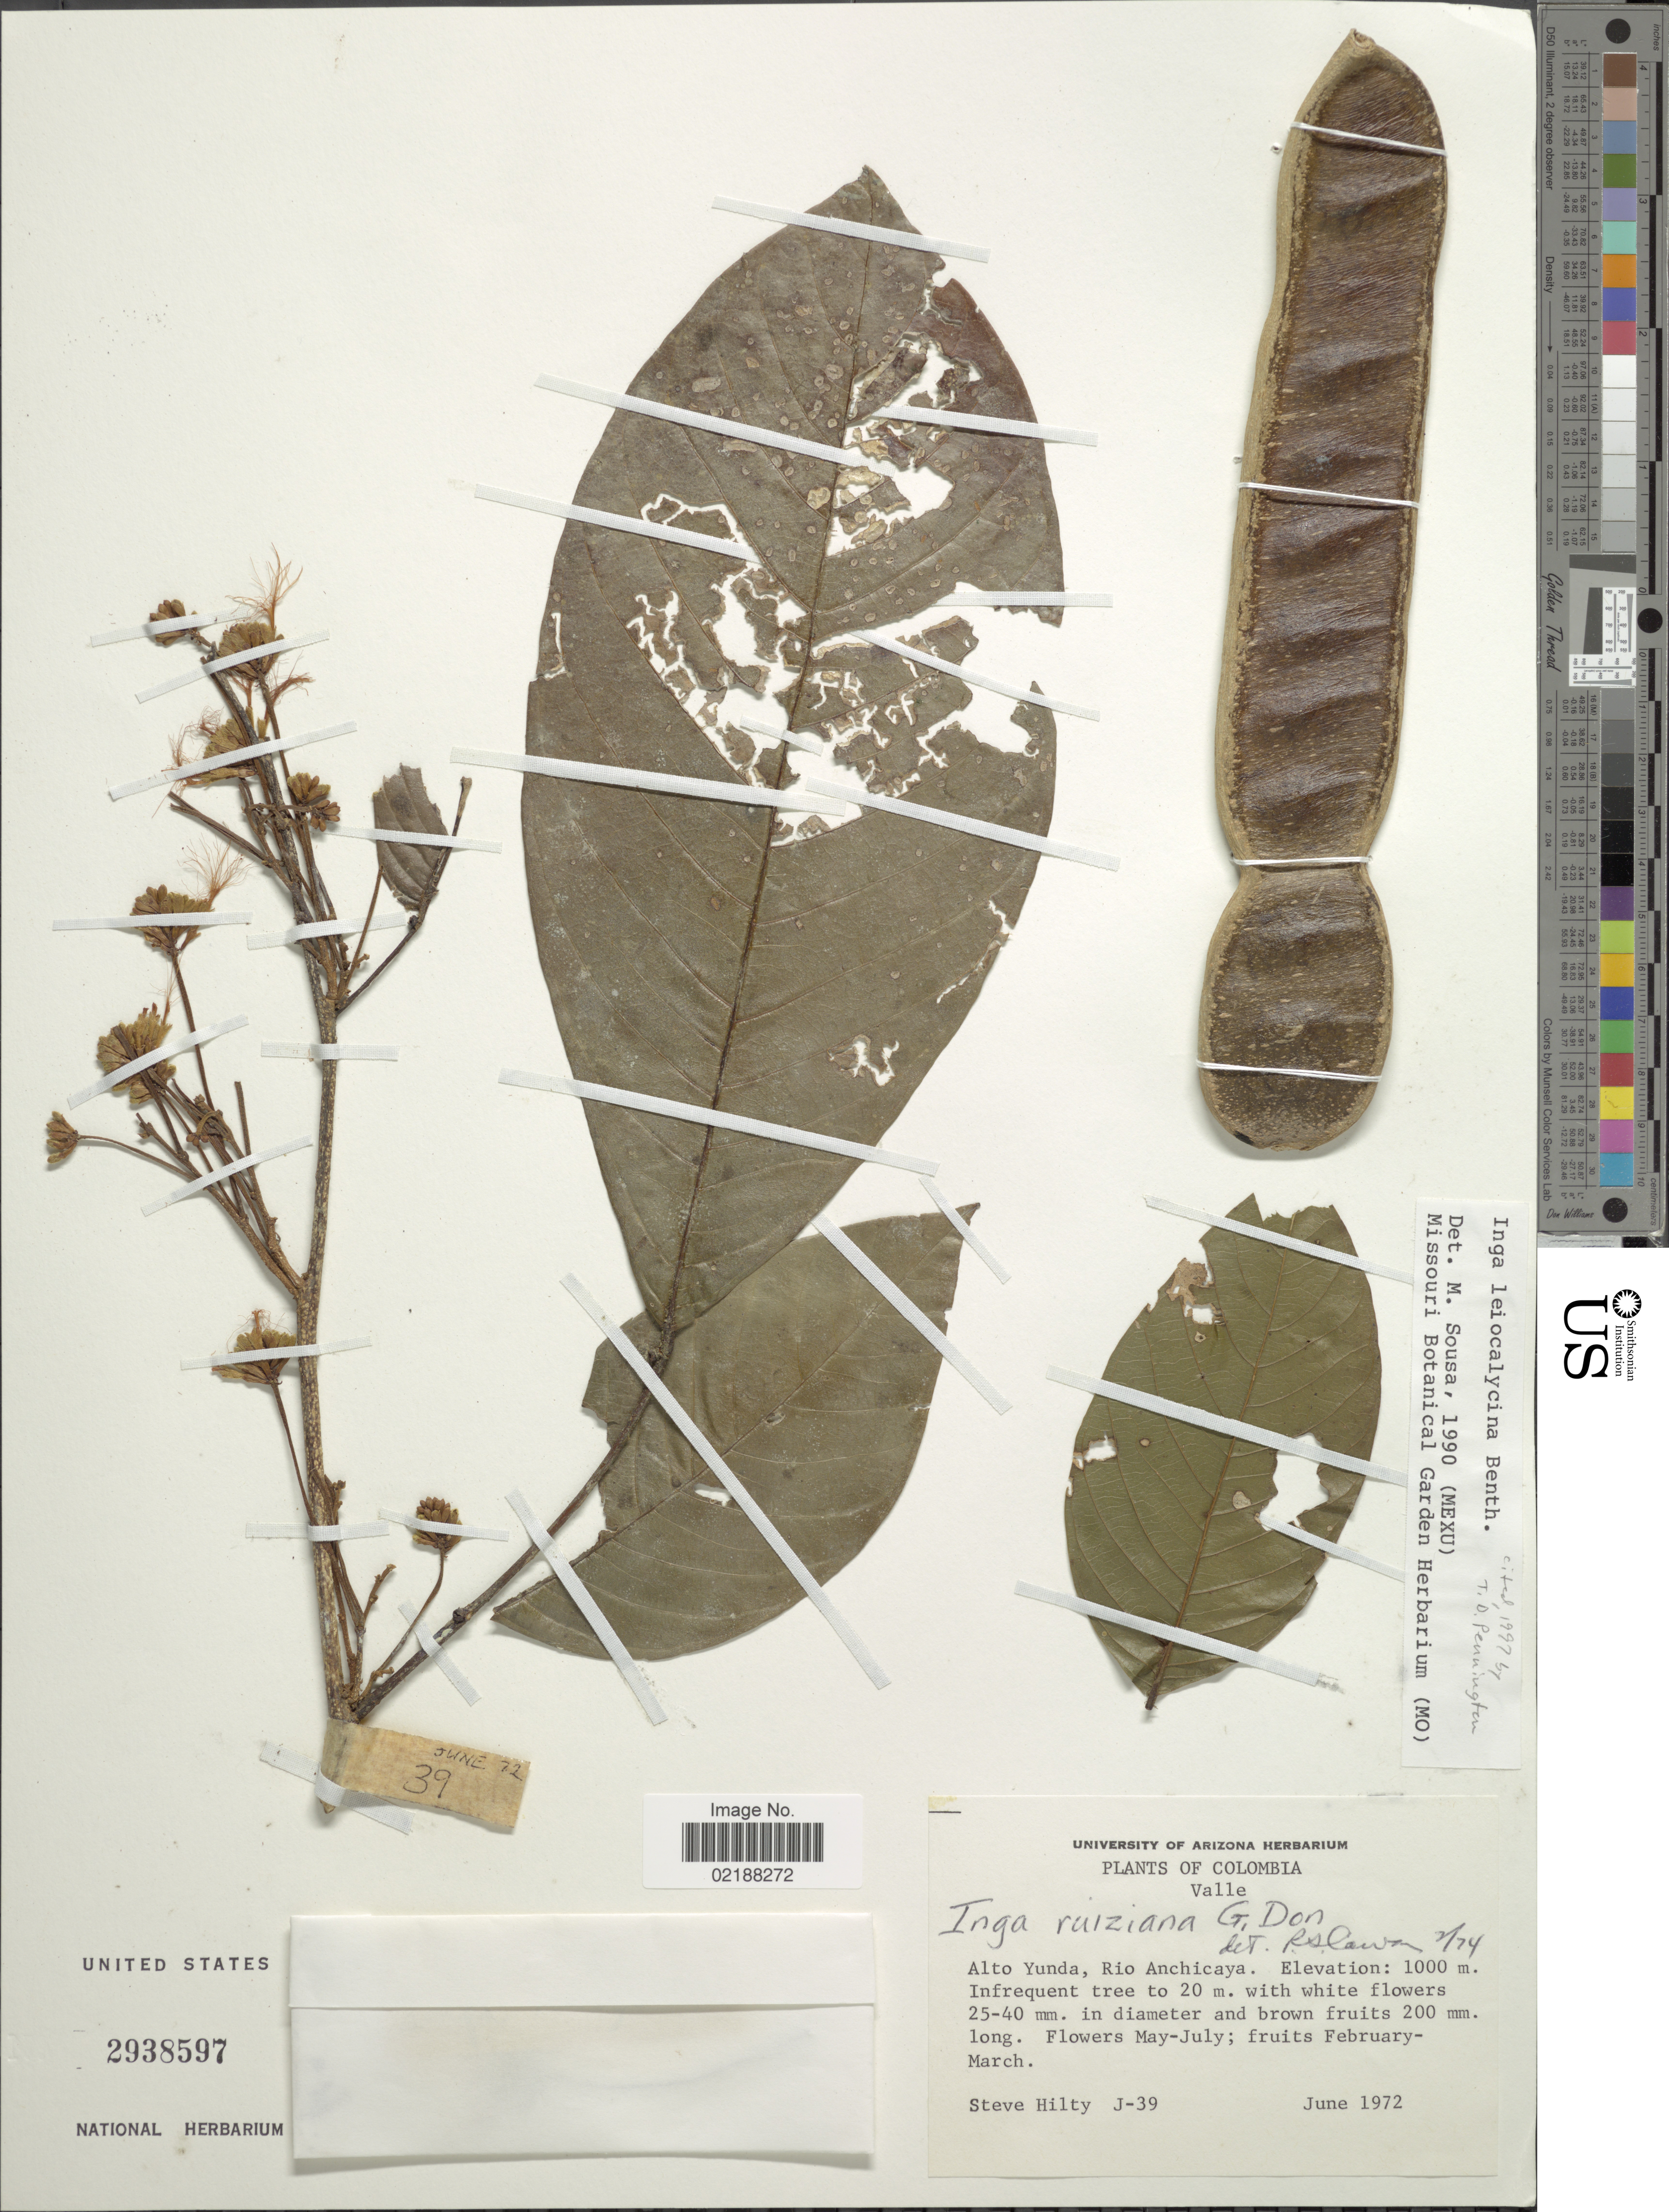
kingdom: Plantae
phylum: Tracheophyta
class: Magnoliopsida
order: Fabales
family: Fabaceae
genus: Inga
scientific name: Inga leiocalycina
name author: Benth.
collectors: S. Hilty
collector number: J-39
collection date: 1972-06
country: Colombia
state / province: Valle del Cauca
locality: Alto Yunda, Rio Anchicaya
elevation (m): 1000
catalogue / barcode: US 2938597